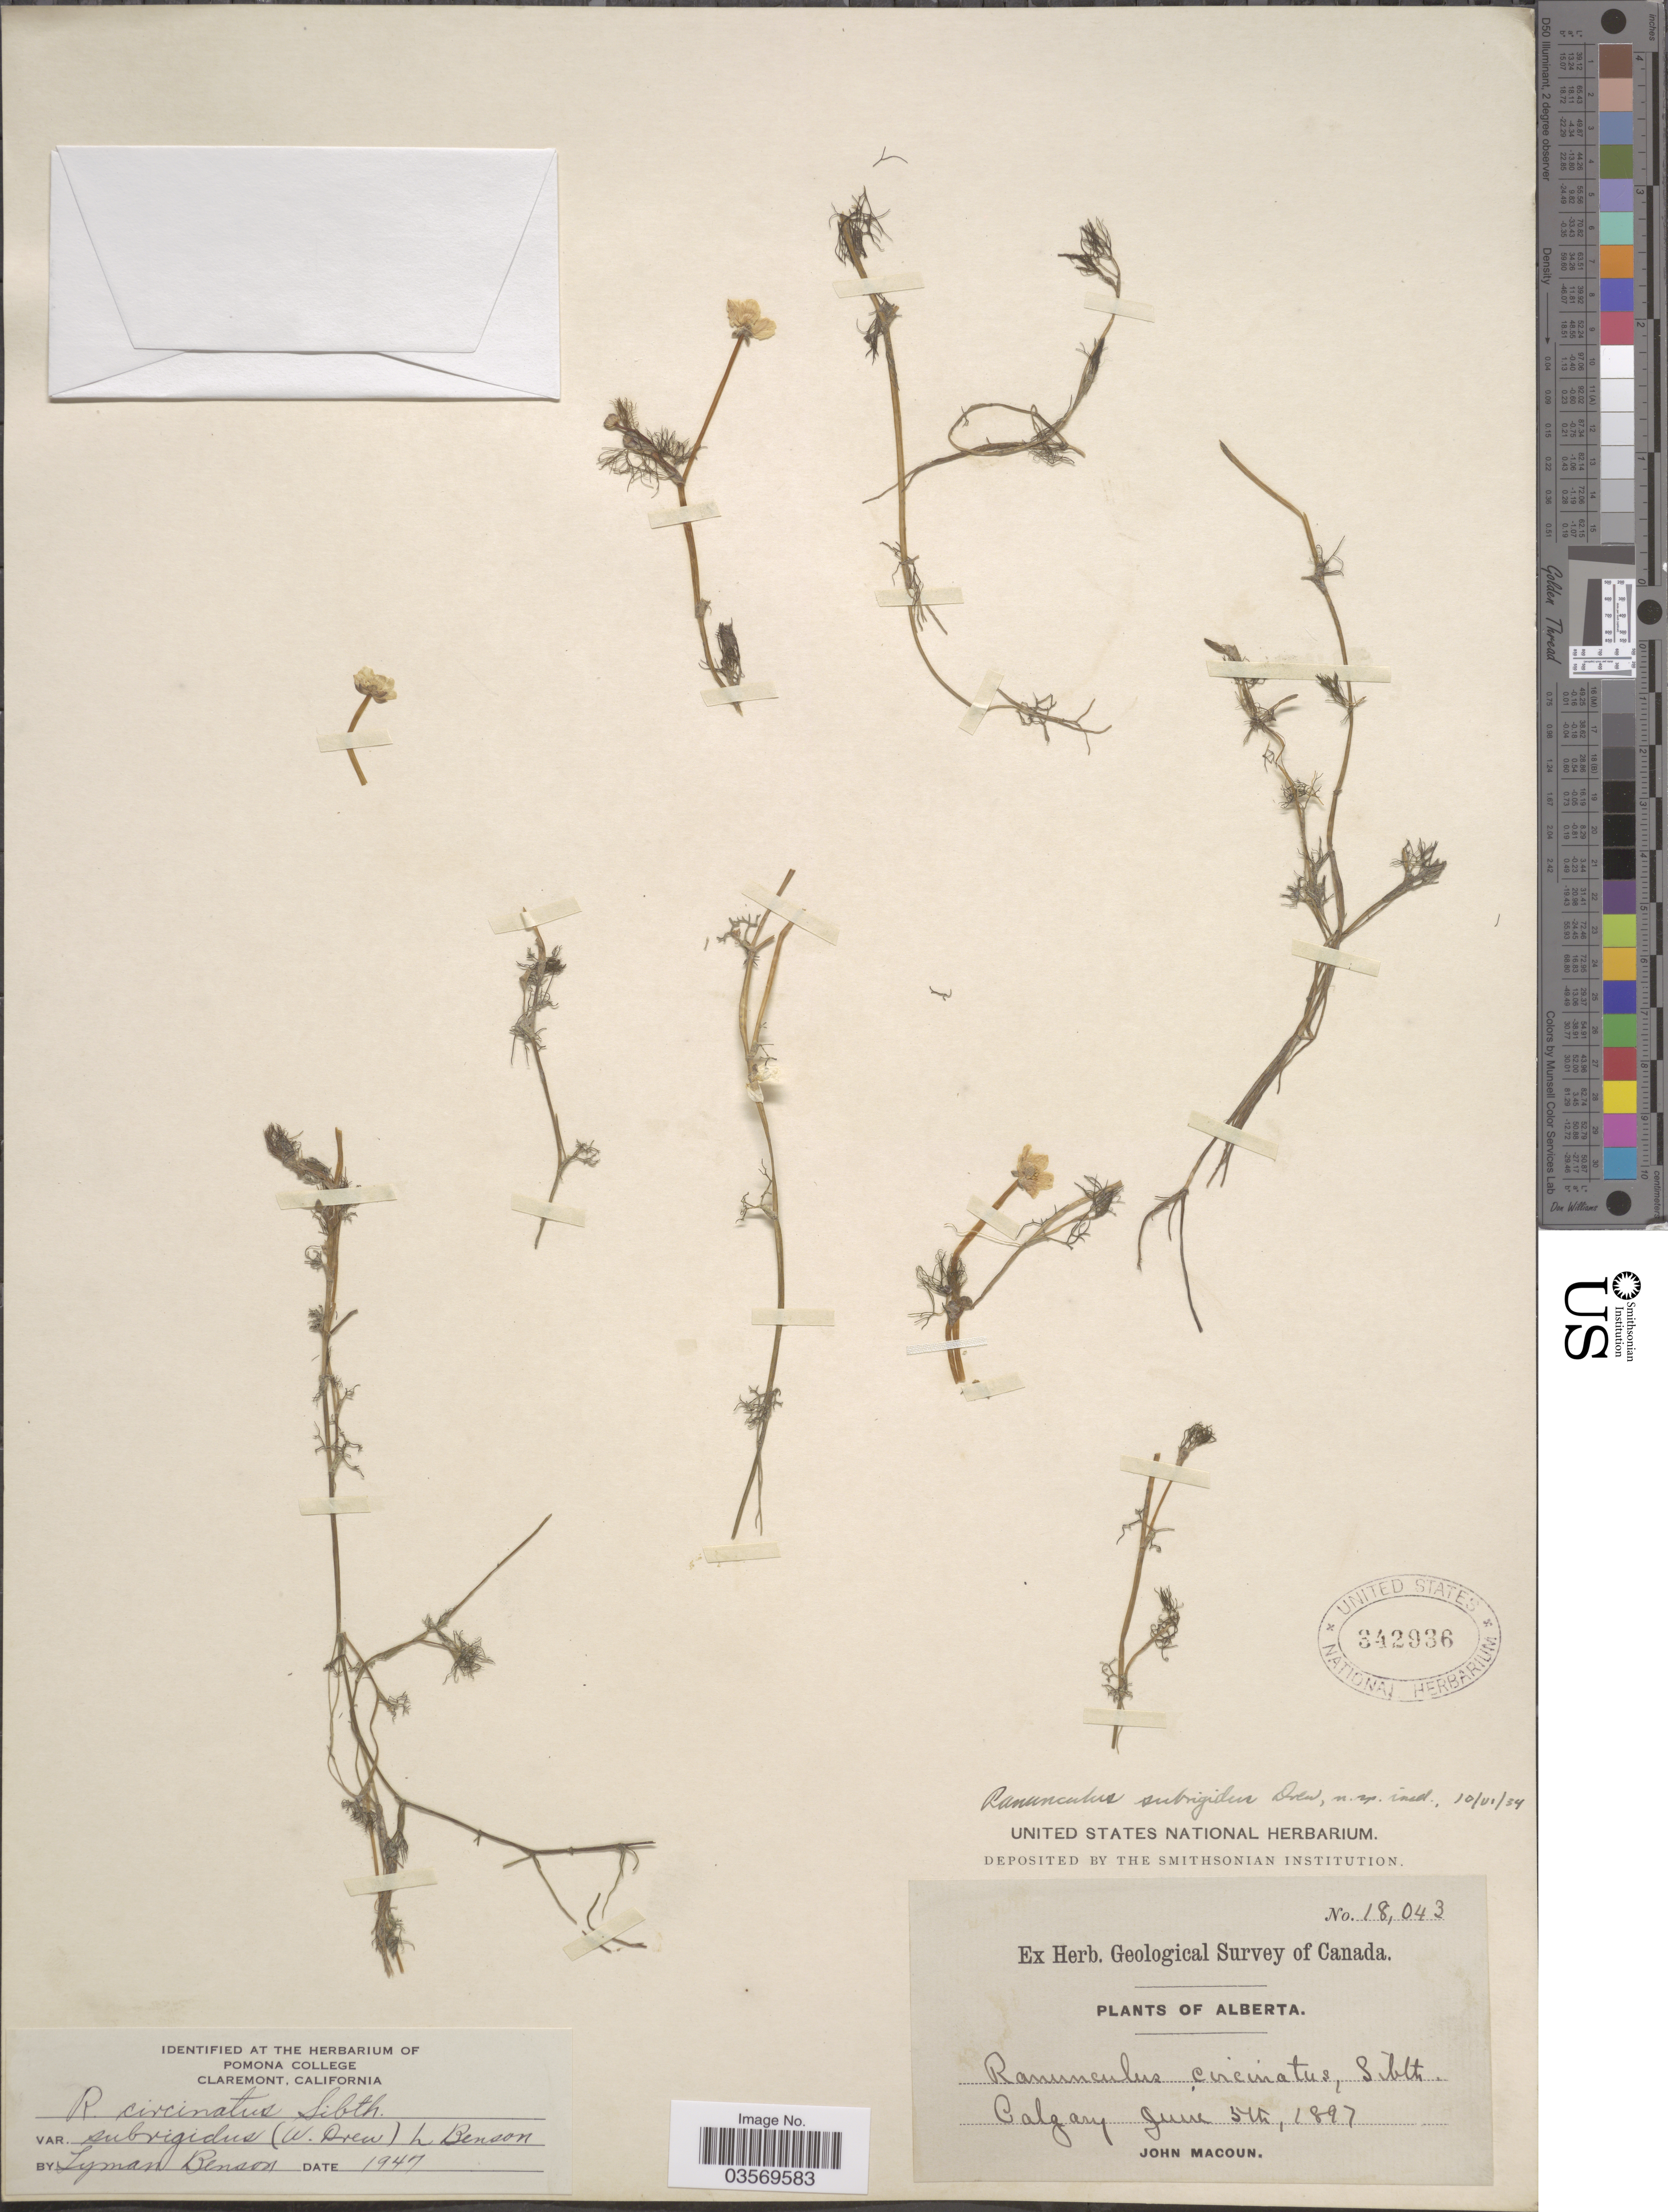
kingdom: Plantae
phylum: Tracheophyta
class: Magnoliopsida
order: Ranunculales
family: Ranunculaceae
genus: Ranunculus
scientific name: Ranunculus subrigidus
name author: W.B. Drew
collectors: J. Macoun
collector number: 18043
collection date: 1897-06-05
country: Canada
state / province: Alberta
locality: Calgary.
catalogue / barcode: US 342936